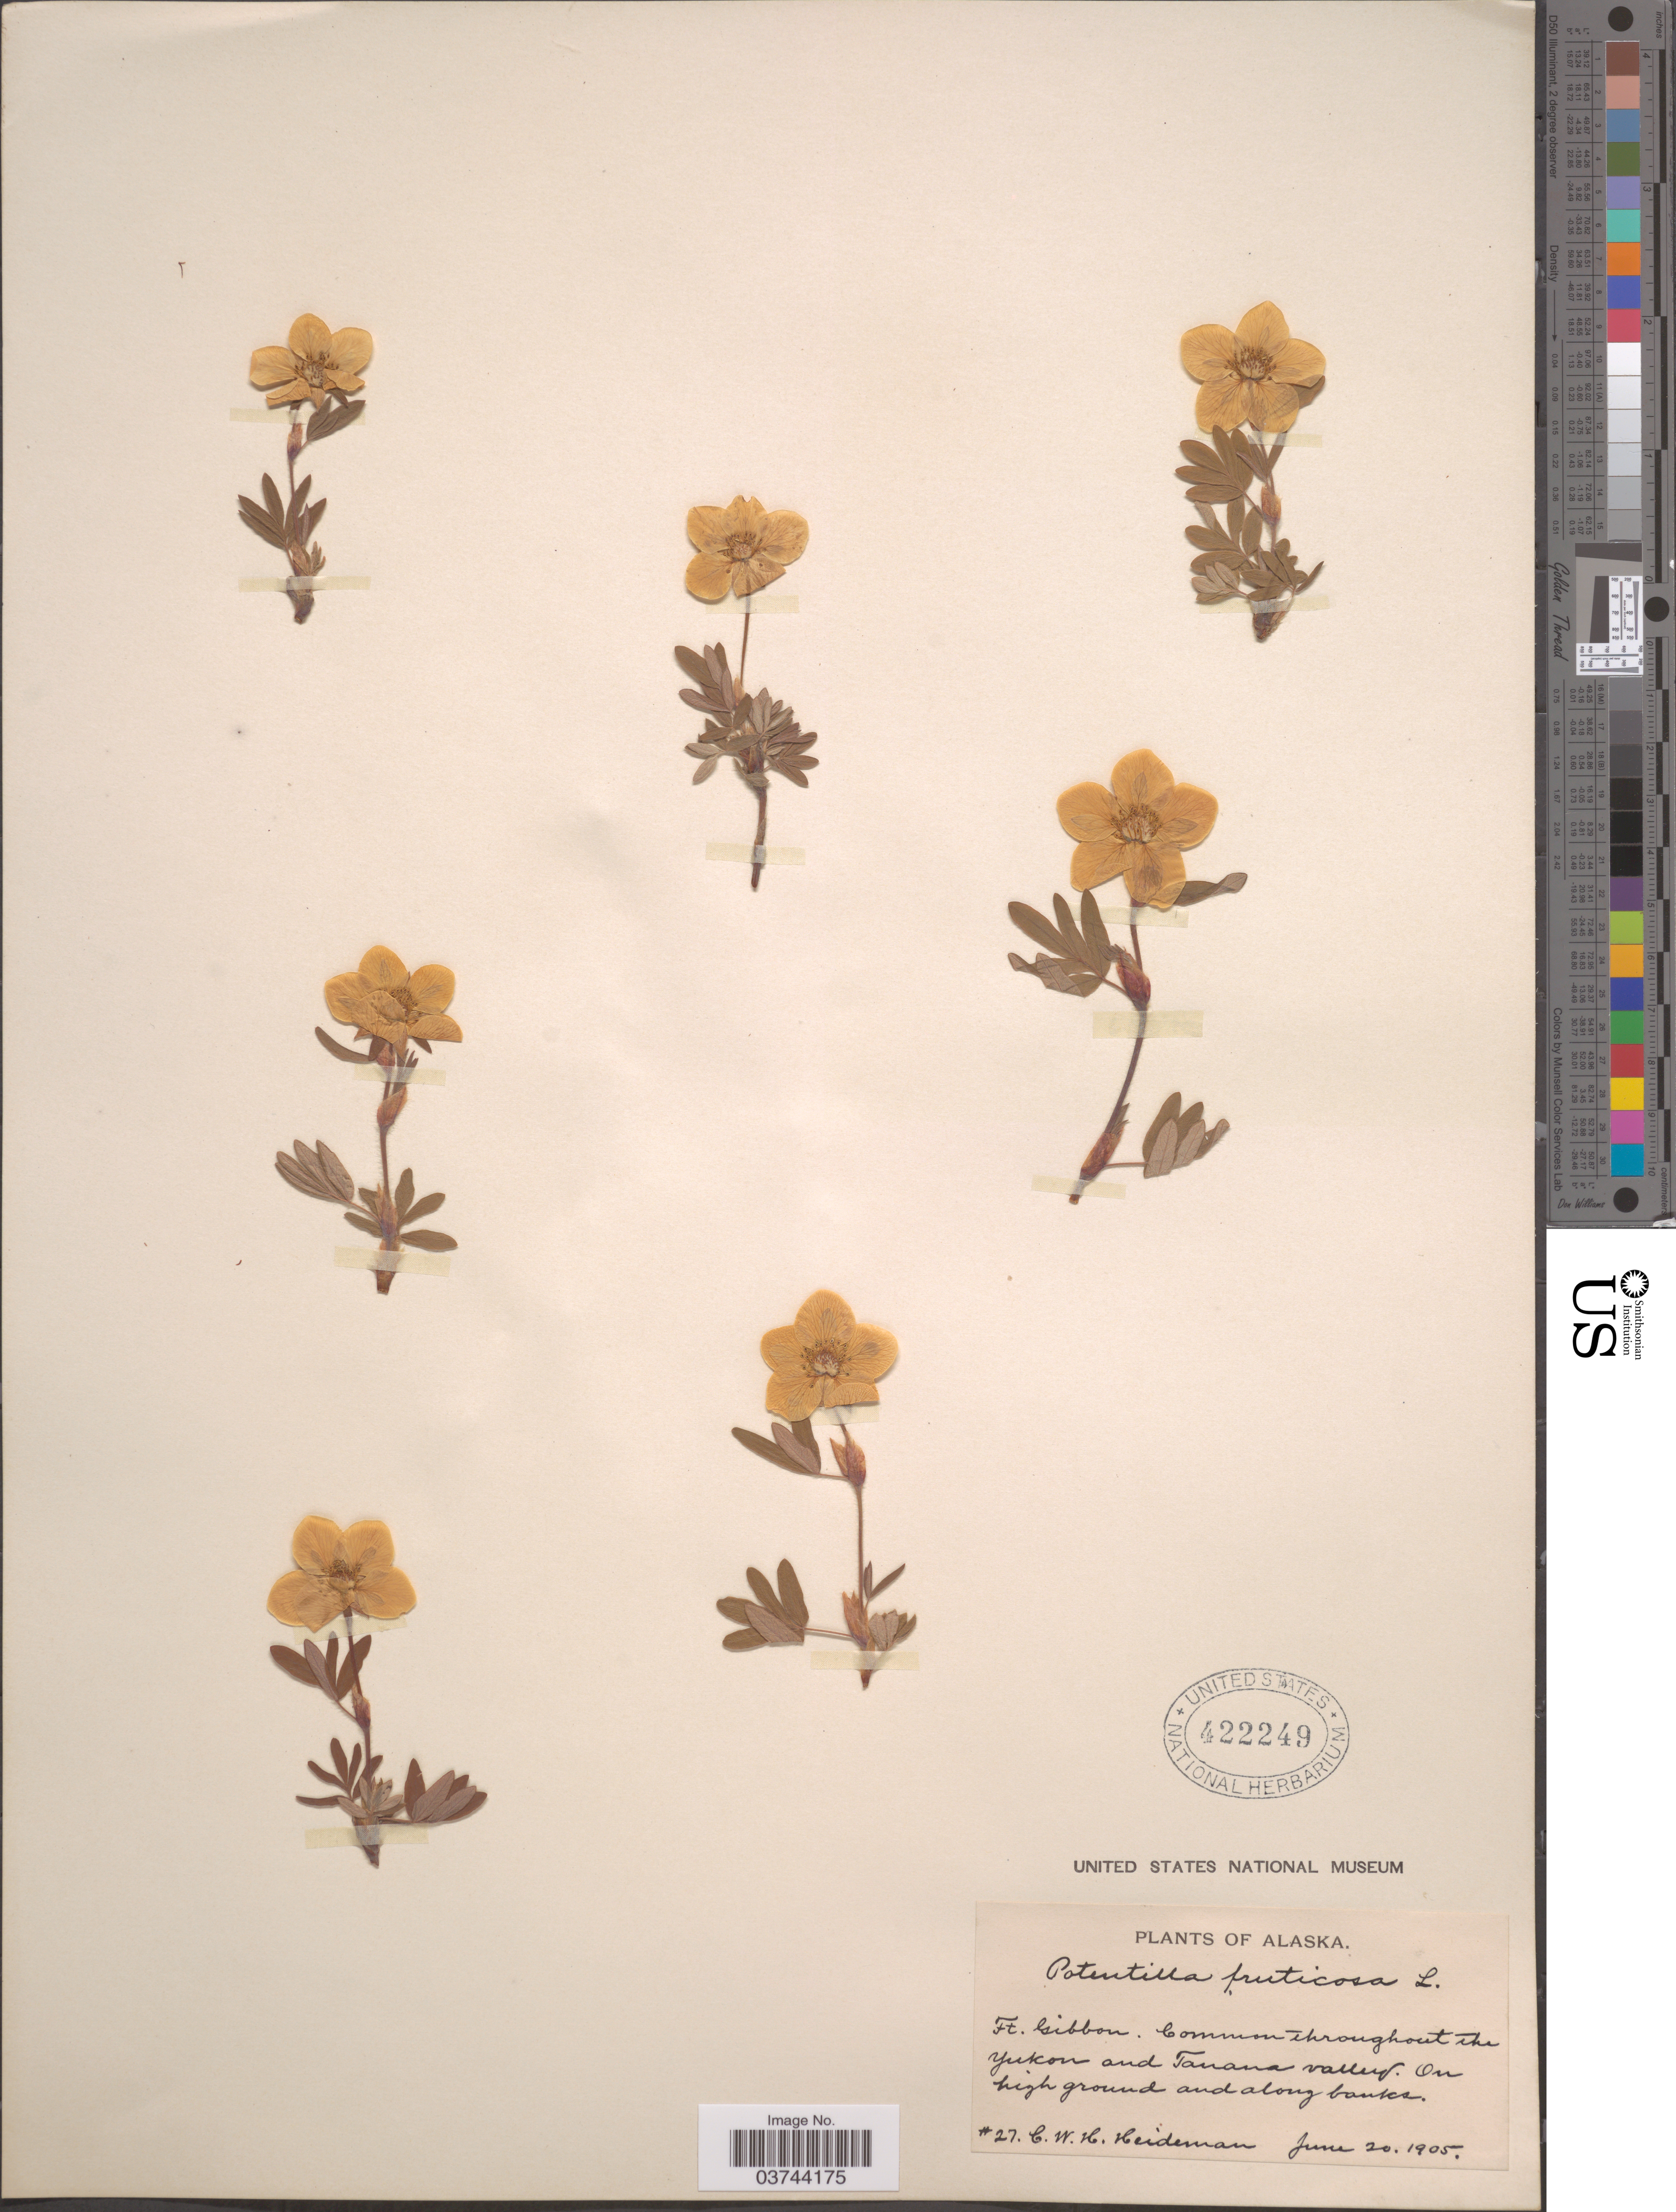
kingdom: Plantae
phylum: Tracheophyta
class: Magnoliopsida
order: Rosales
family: Rosaceae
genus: Dasiphora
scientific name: Dasiphora fruticosa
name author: (L.) Rydb.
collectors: C. Heideman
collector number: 27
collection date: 1905-06-20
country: United States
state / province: Alaska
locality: Common throughout the Yukon and Tanana valley. On high ground and along banks.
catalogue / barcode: US 422249